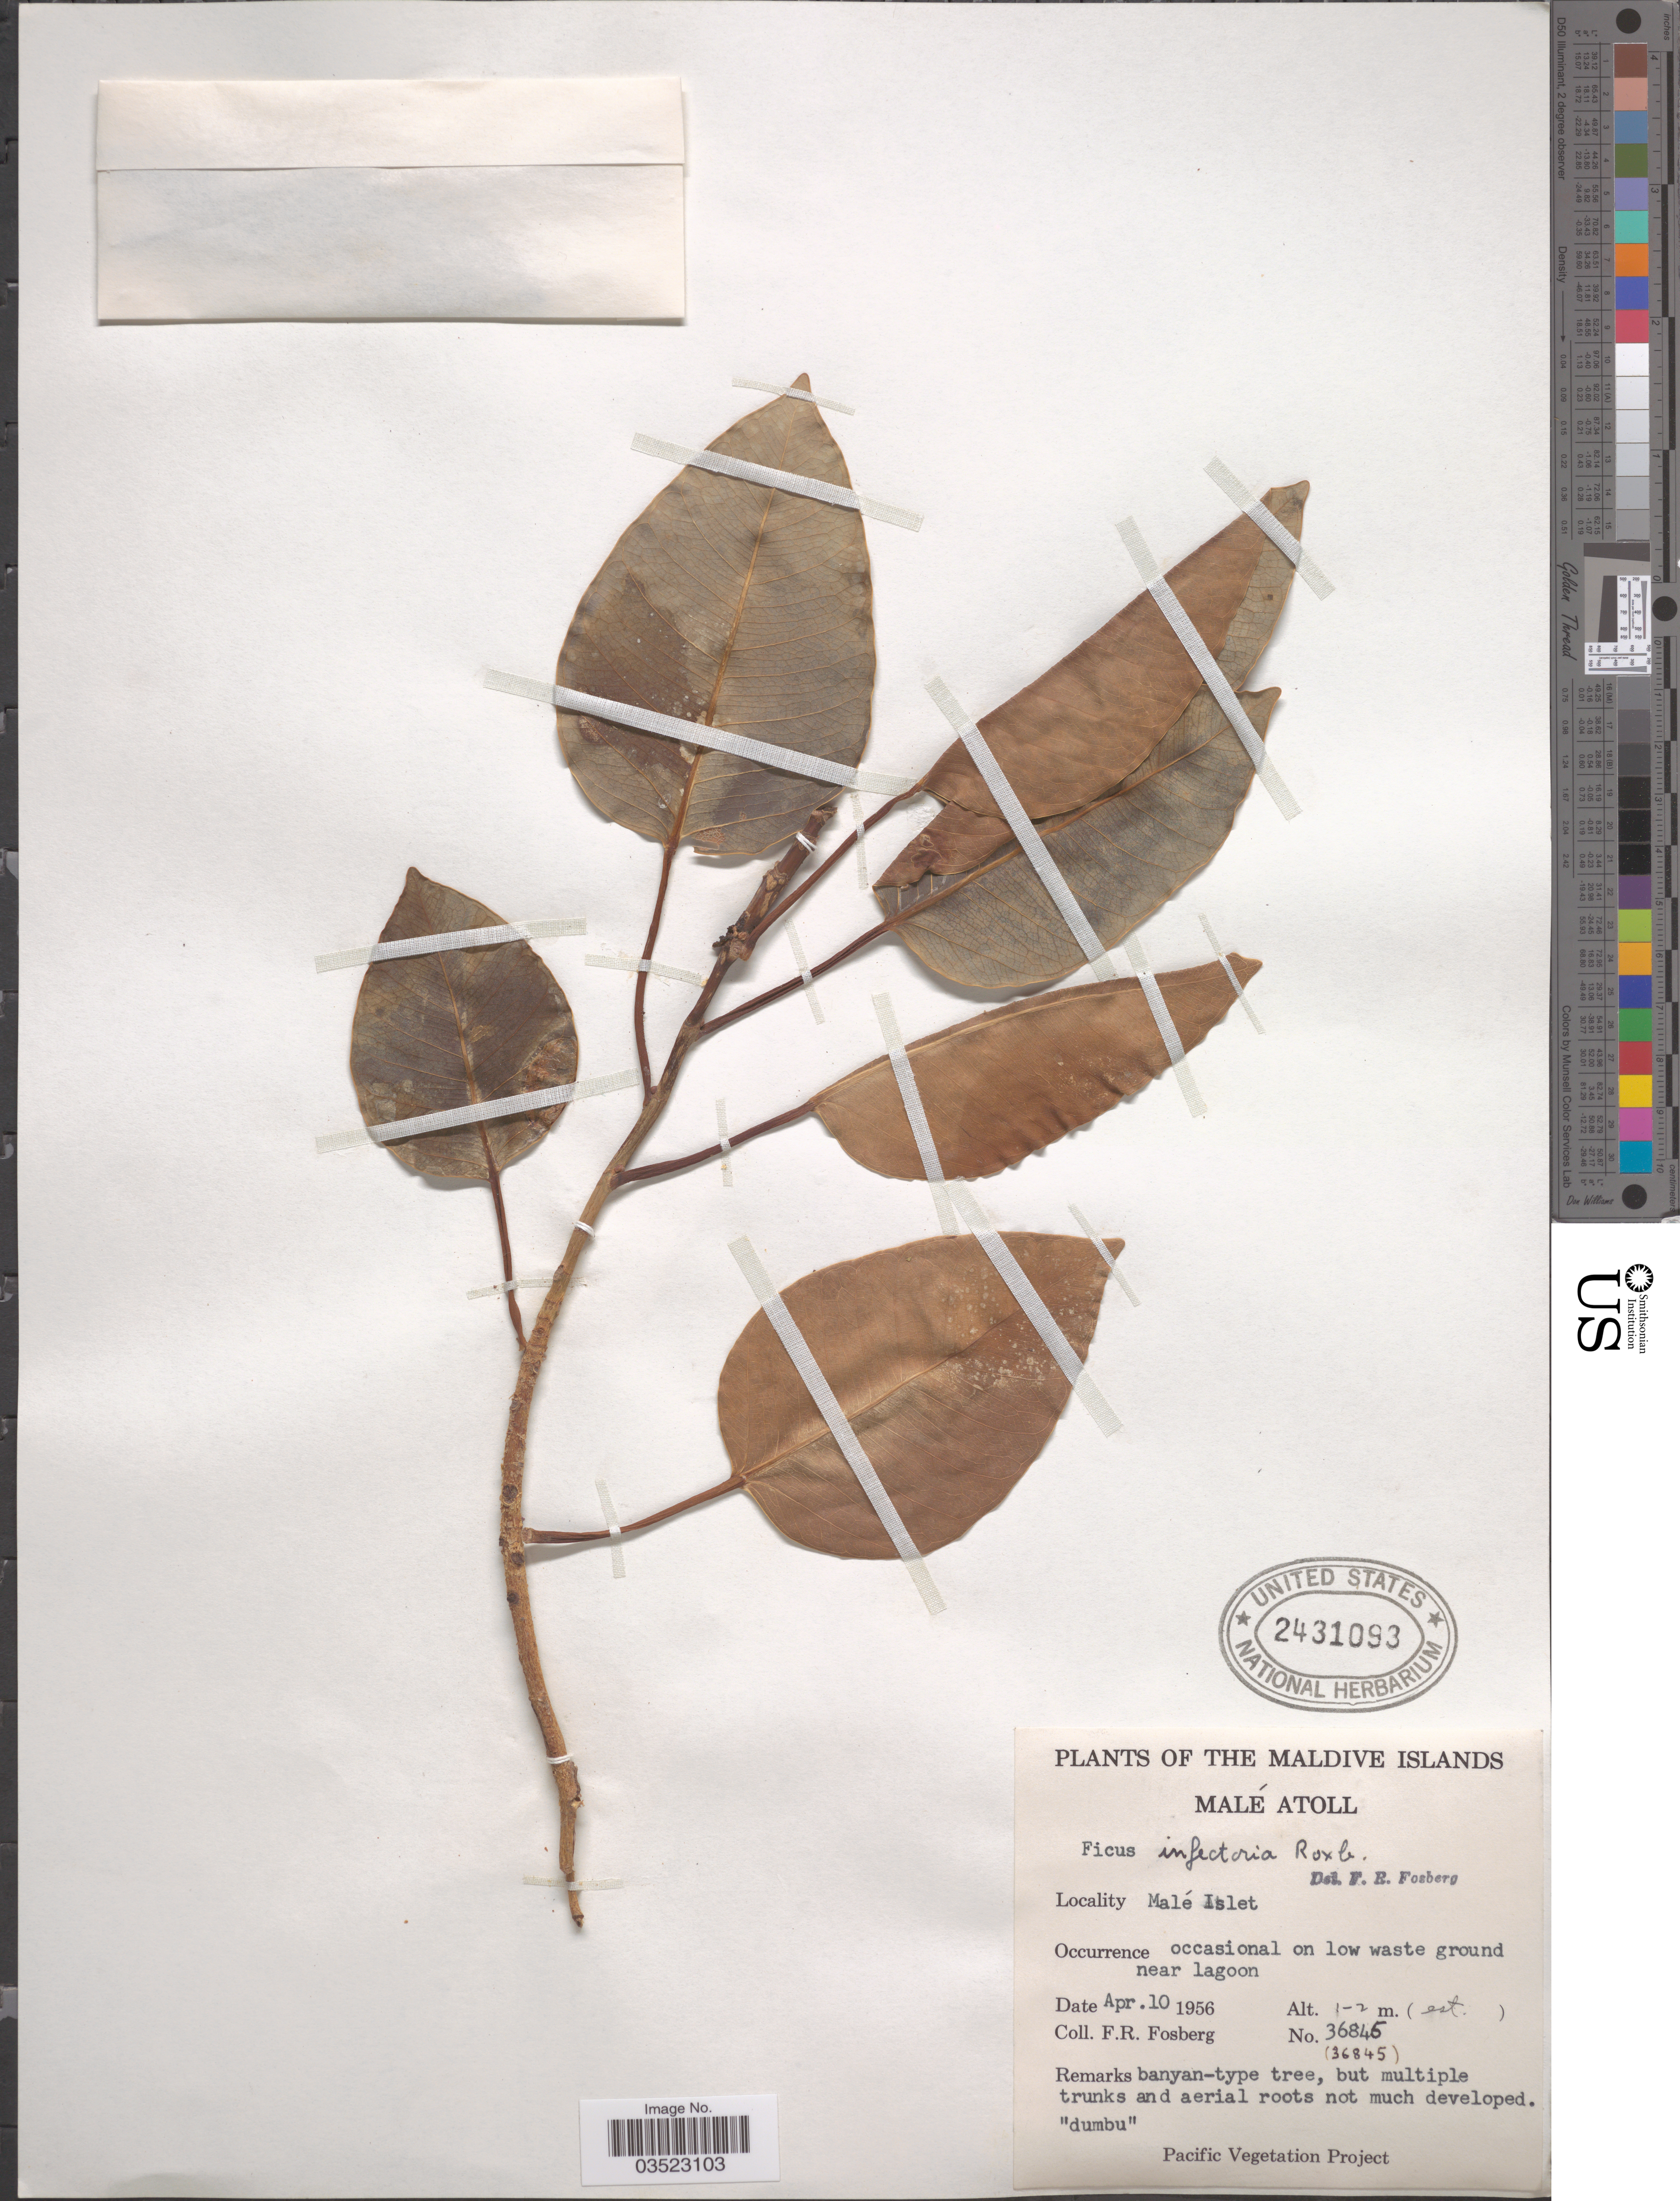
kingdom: Plantae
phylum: Tracheophyta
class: Magnoliopsida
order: Rosales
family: Moraceae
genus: Ficus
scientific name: Ficus virens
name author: Aiton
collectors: F. R. Fosberg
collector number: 36845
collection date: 1956-04-10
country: Maldive Islands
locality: Malé Atoll. Malé Islet. Occasional on low waste ground near lagoon.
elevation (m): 1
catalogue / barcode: US 2431093